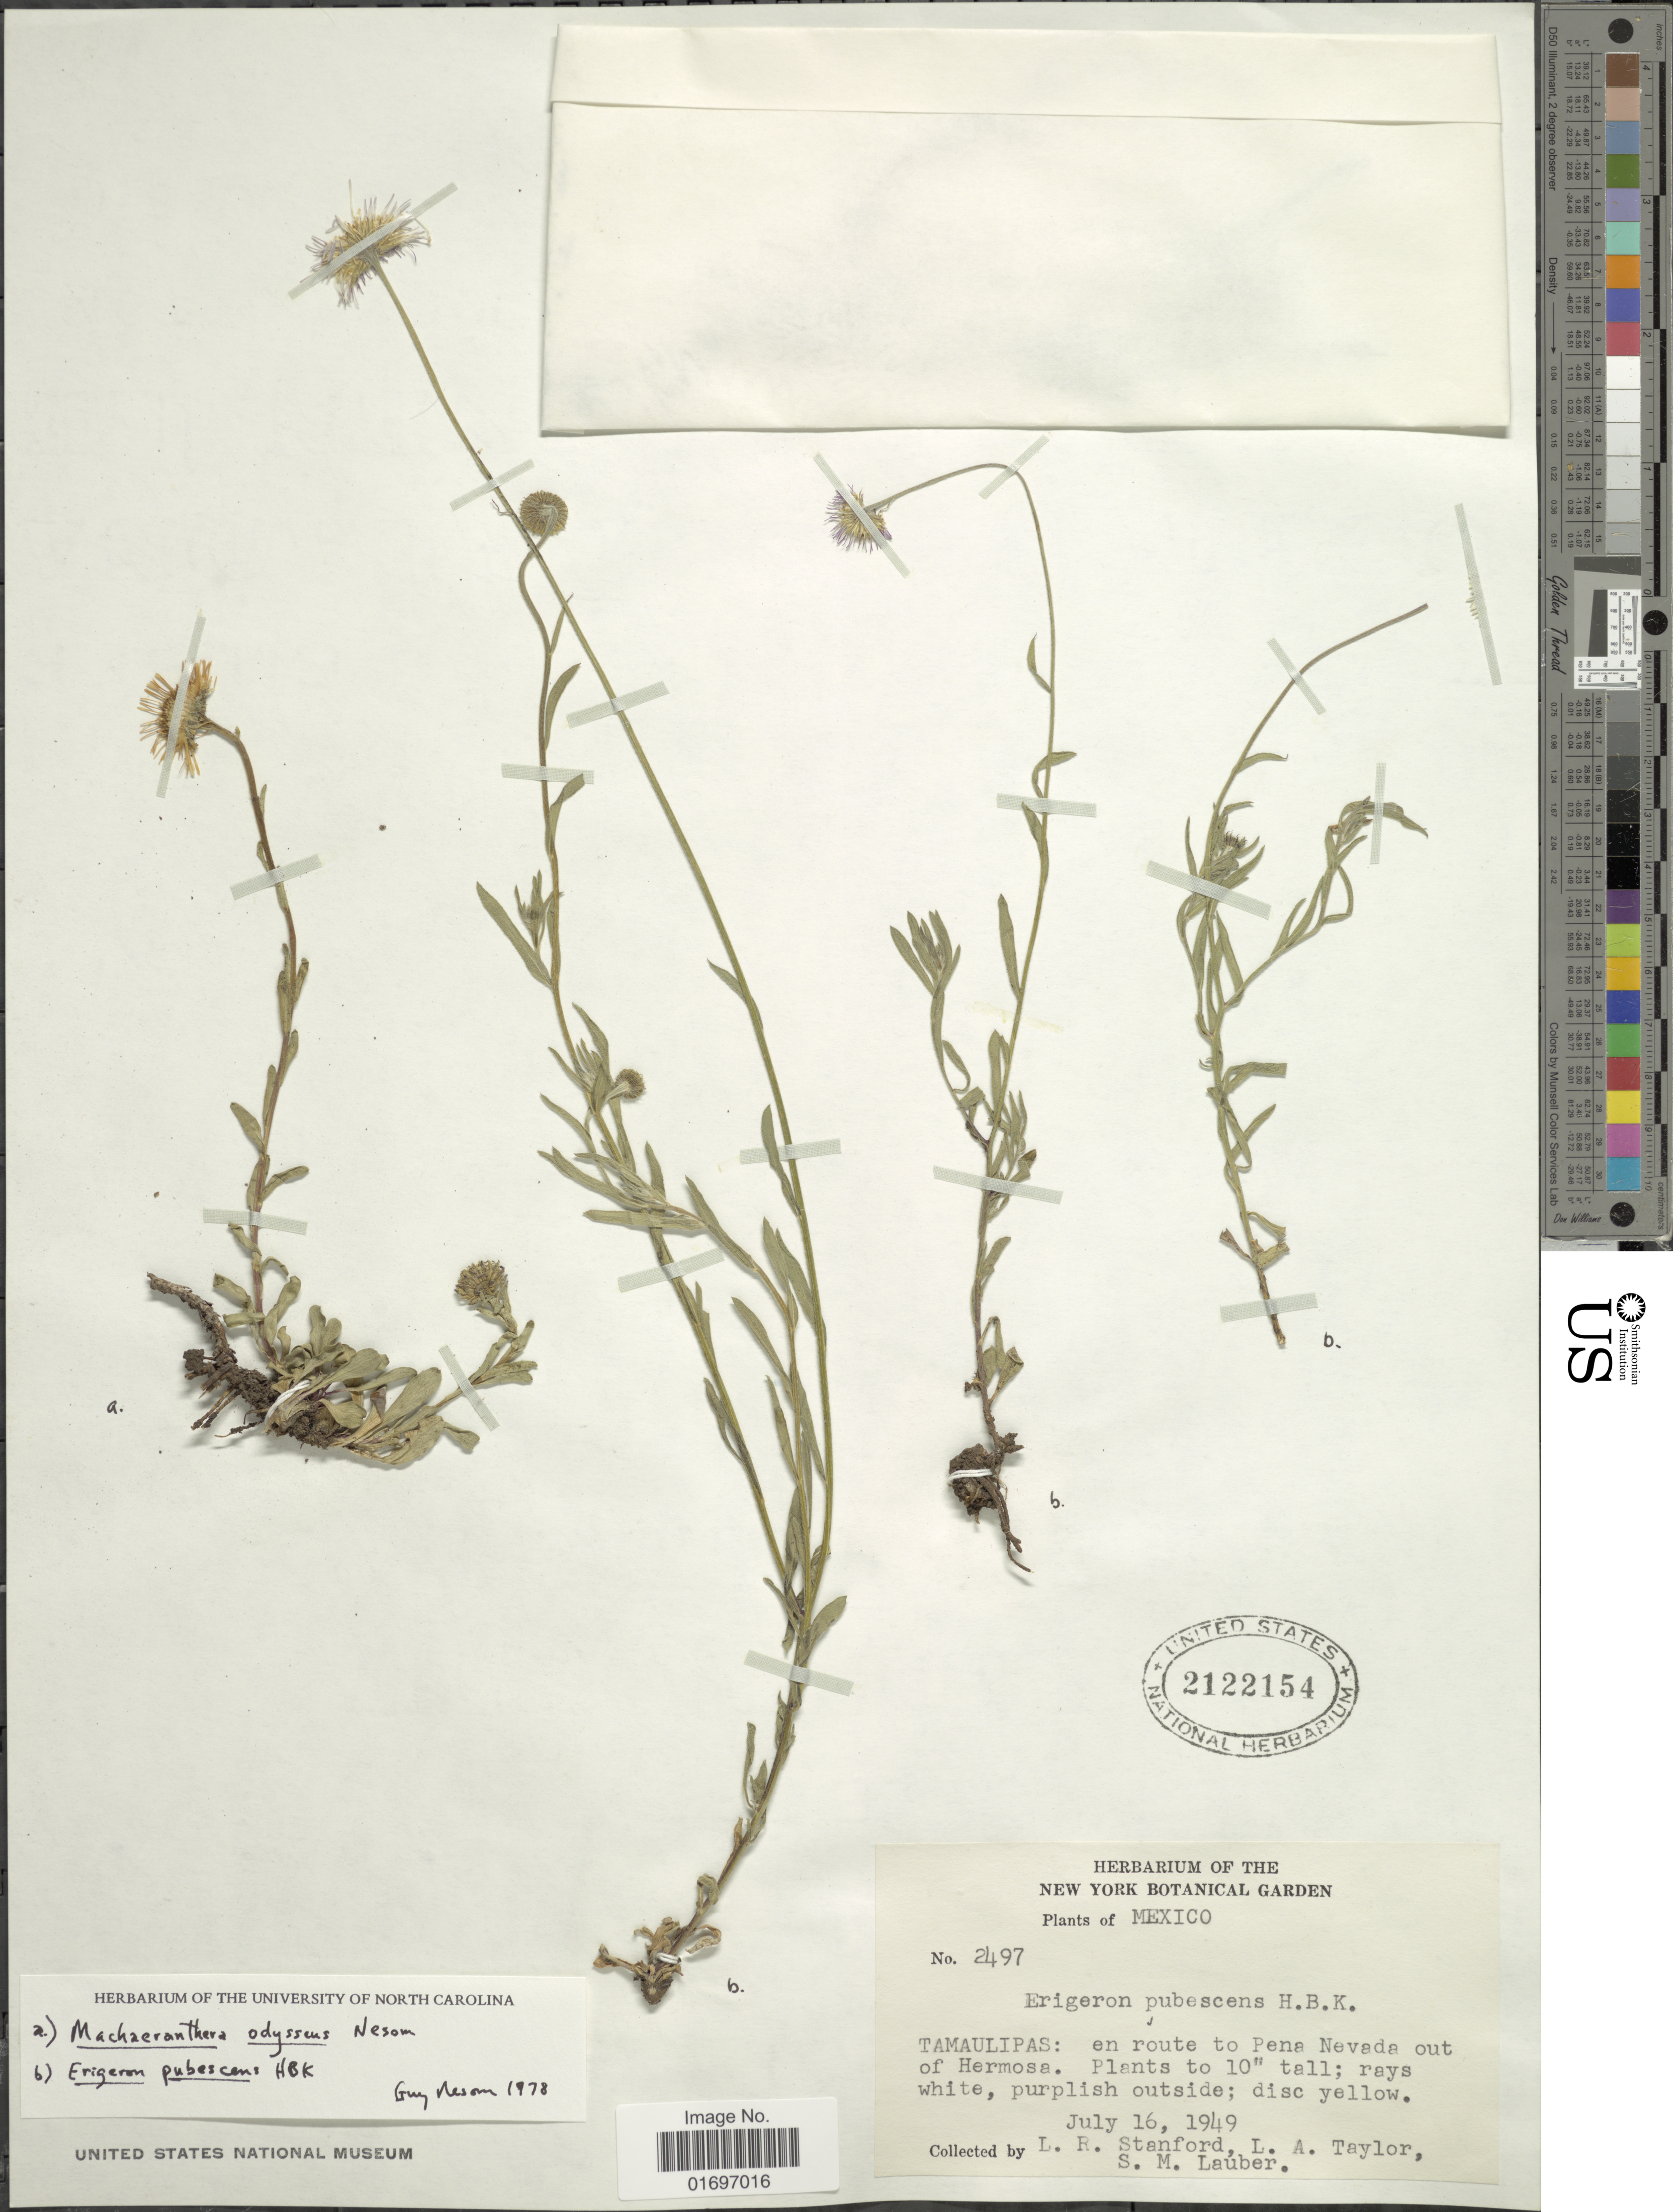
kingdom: Plantae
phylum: Tracheophyta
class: Magnoliopsida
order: Asterales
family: Asteraceae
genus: Psilactis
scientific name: Psilactis odysseus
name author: (G.L. Nesom) Morgan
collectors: L. R. Stanford, L. A. Taylor & S. M. Lauber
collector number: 2497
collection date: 1949-07-16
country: Mexico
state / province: Tamaulipas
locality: Tamaulipas: en route to Pena Nevada out of Hermosa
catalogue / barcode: US 2122154